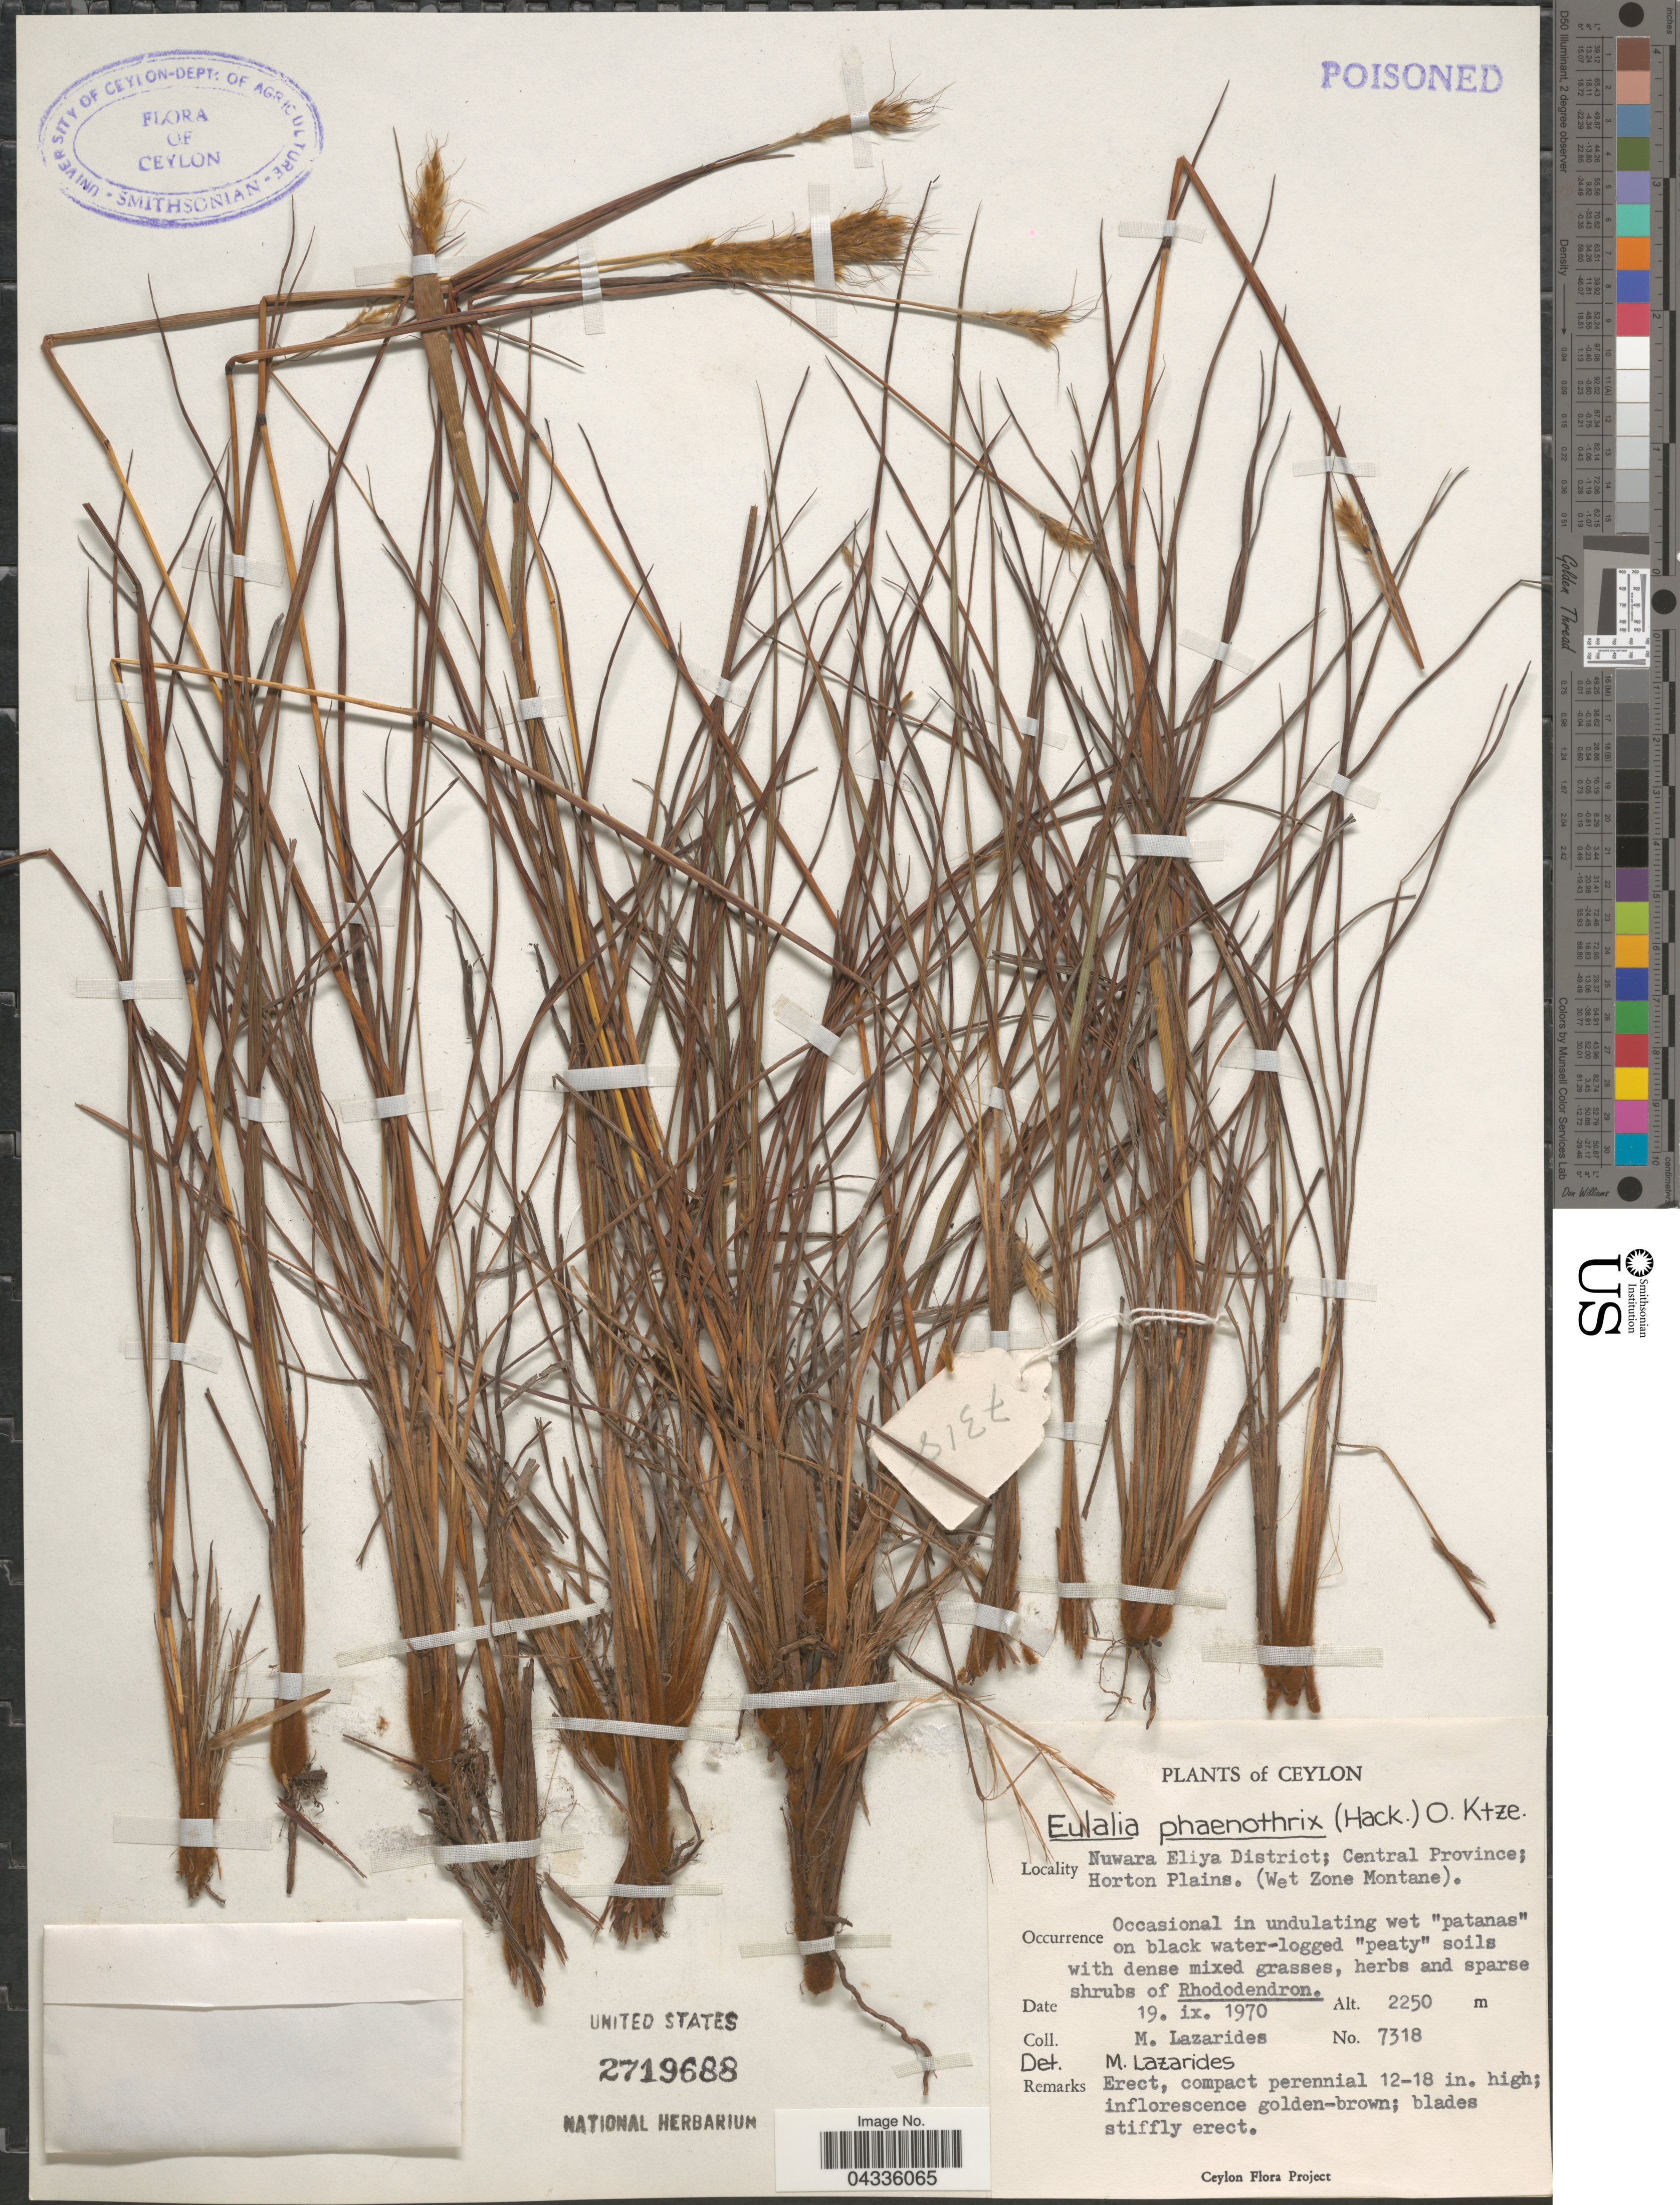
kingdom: Plantae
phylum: Tracheophyta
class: Liliopsida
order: Poales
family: Poaceae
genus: Eulalia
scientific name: Eulalia phaeothrix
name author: (Hack.) Kuntze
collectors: M. Lazarides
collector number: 7318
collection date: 1970-11-19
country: Sri Lanka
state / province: Central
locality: Ceylon. Nuwara Eliya District; Horton Plains. (Wet Zone Montane).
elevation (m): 2250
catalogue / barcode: US 2719688